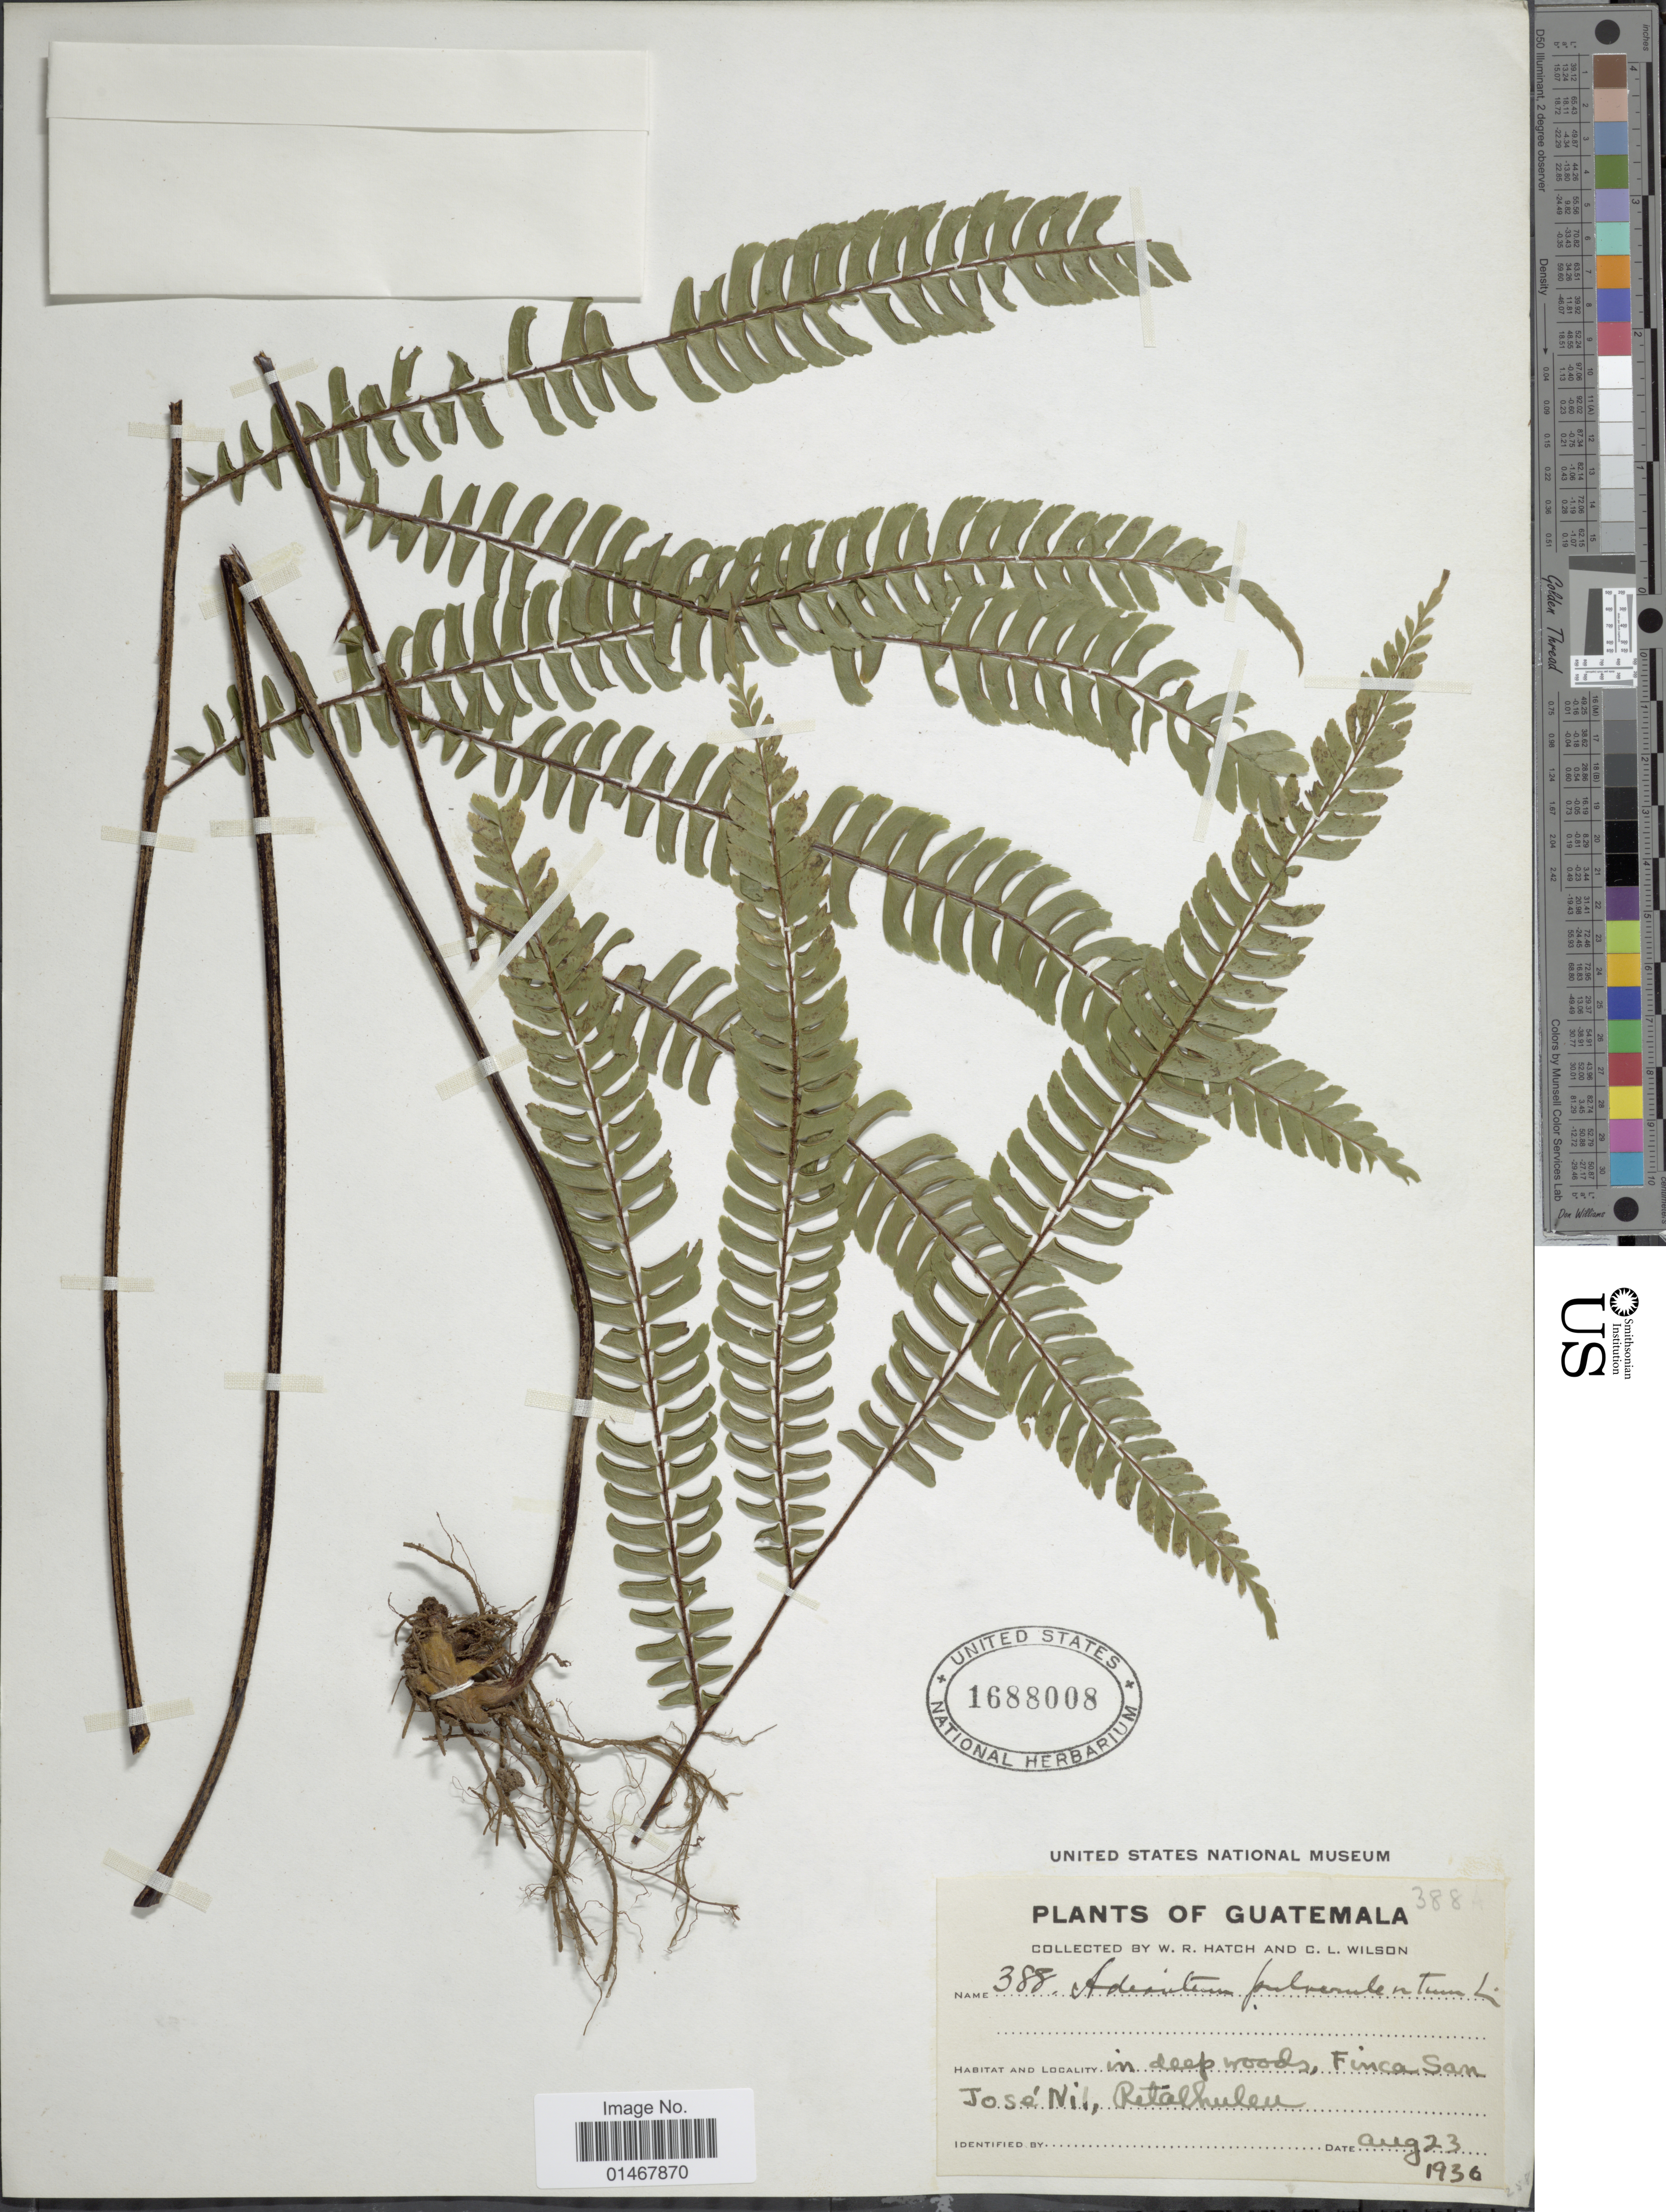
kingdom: Plantae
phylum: Tracheophyta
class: Polypodiopsida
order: Polypodiales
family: Pteridaceae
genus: Adiantum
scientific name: Adiantum pulverulentum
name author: L.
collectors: W. Hatch & C. L. Wilson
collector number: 388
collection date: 1931-08-23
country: Guatemala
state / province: Retalhuleu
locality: In deep woods, Finca San José Nil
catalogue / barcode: US 1688008